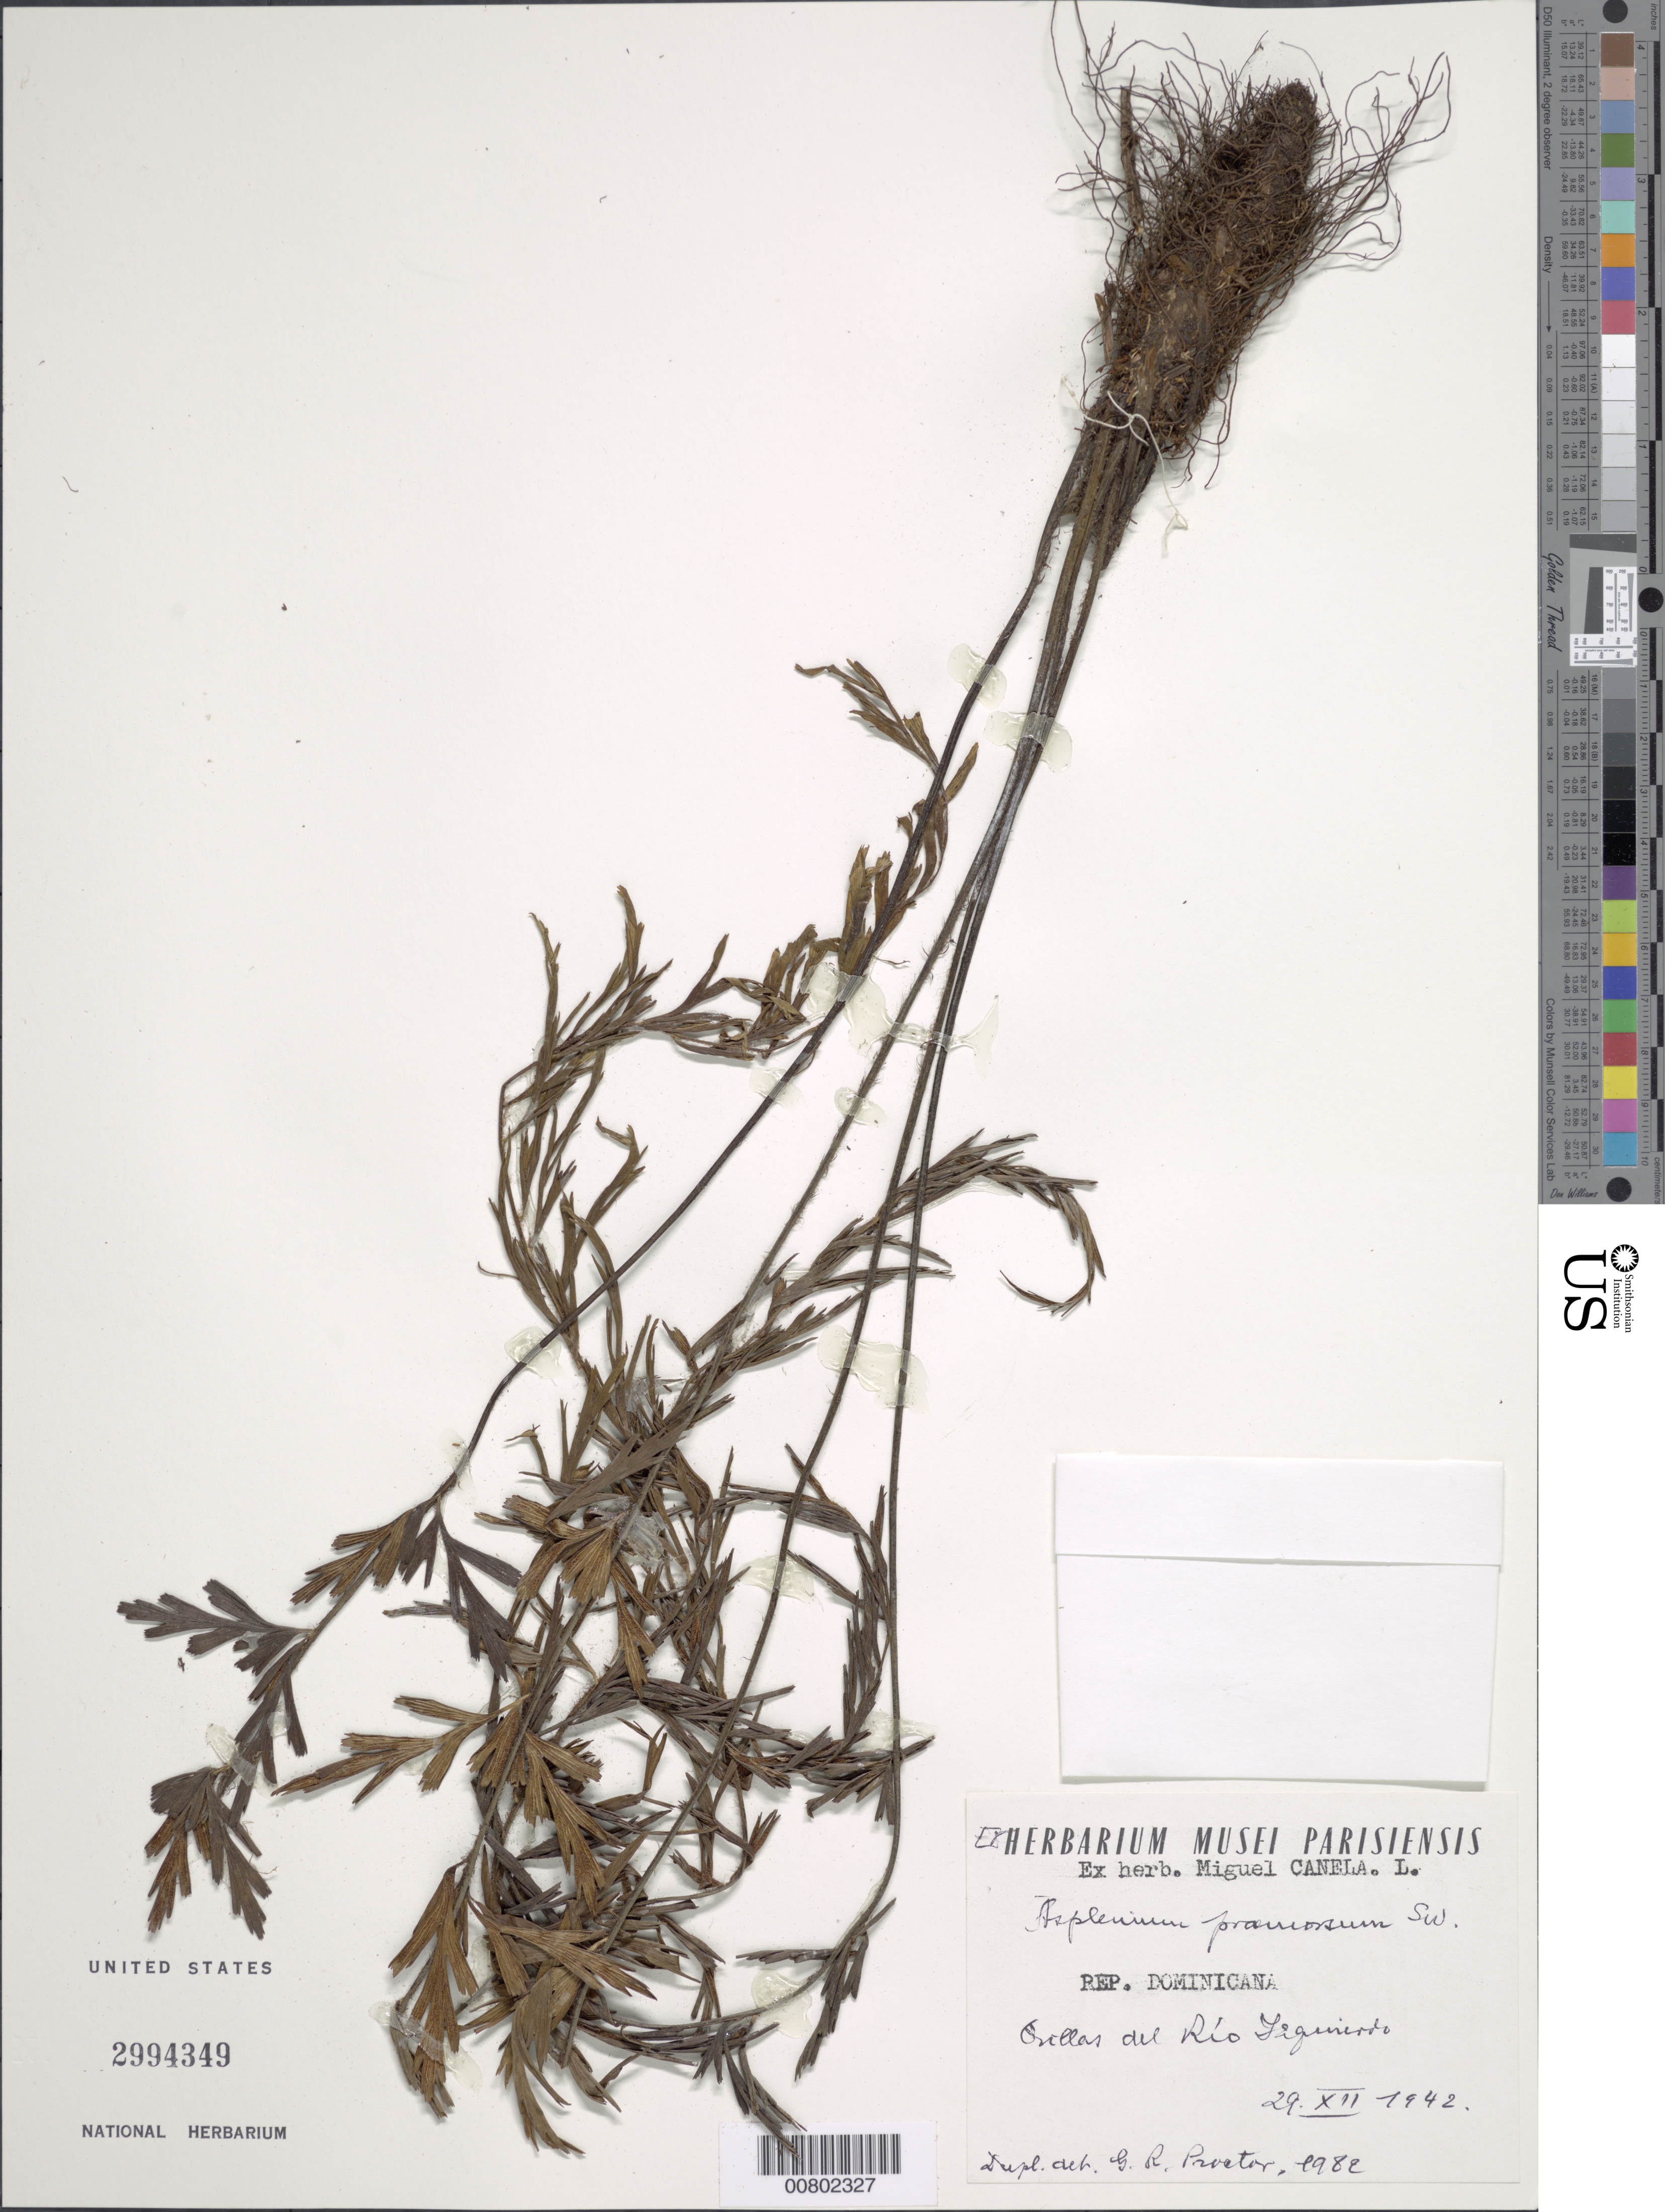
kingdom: Plantae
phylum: Tracheophyta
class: Polypodiopsida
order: Polypodiales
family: Aspleniaceae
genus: Asplenium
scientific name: Asplenium praemorsum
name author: Sw.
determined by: Proctor, G. R.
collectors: M. Canela Lazaro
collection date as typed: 29 Dec 1942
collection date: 1942-12-29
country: Dominican Republic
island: Hispaniola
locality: Río Izquierdo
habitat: Orilla del río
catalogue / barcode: US 2994349